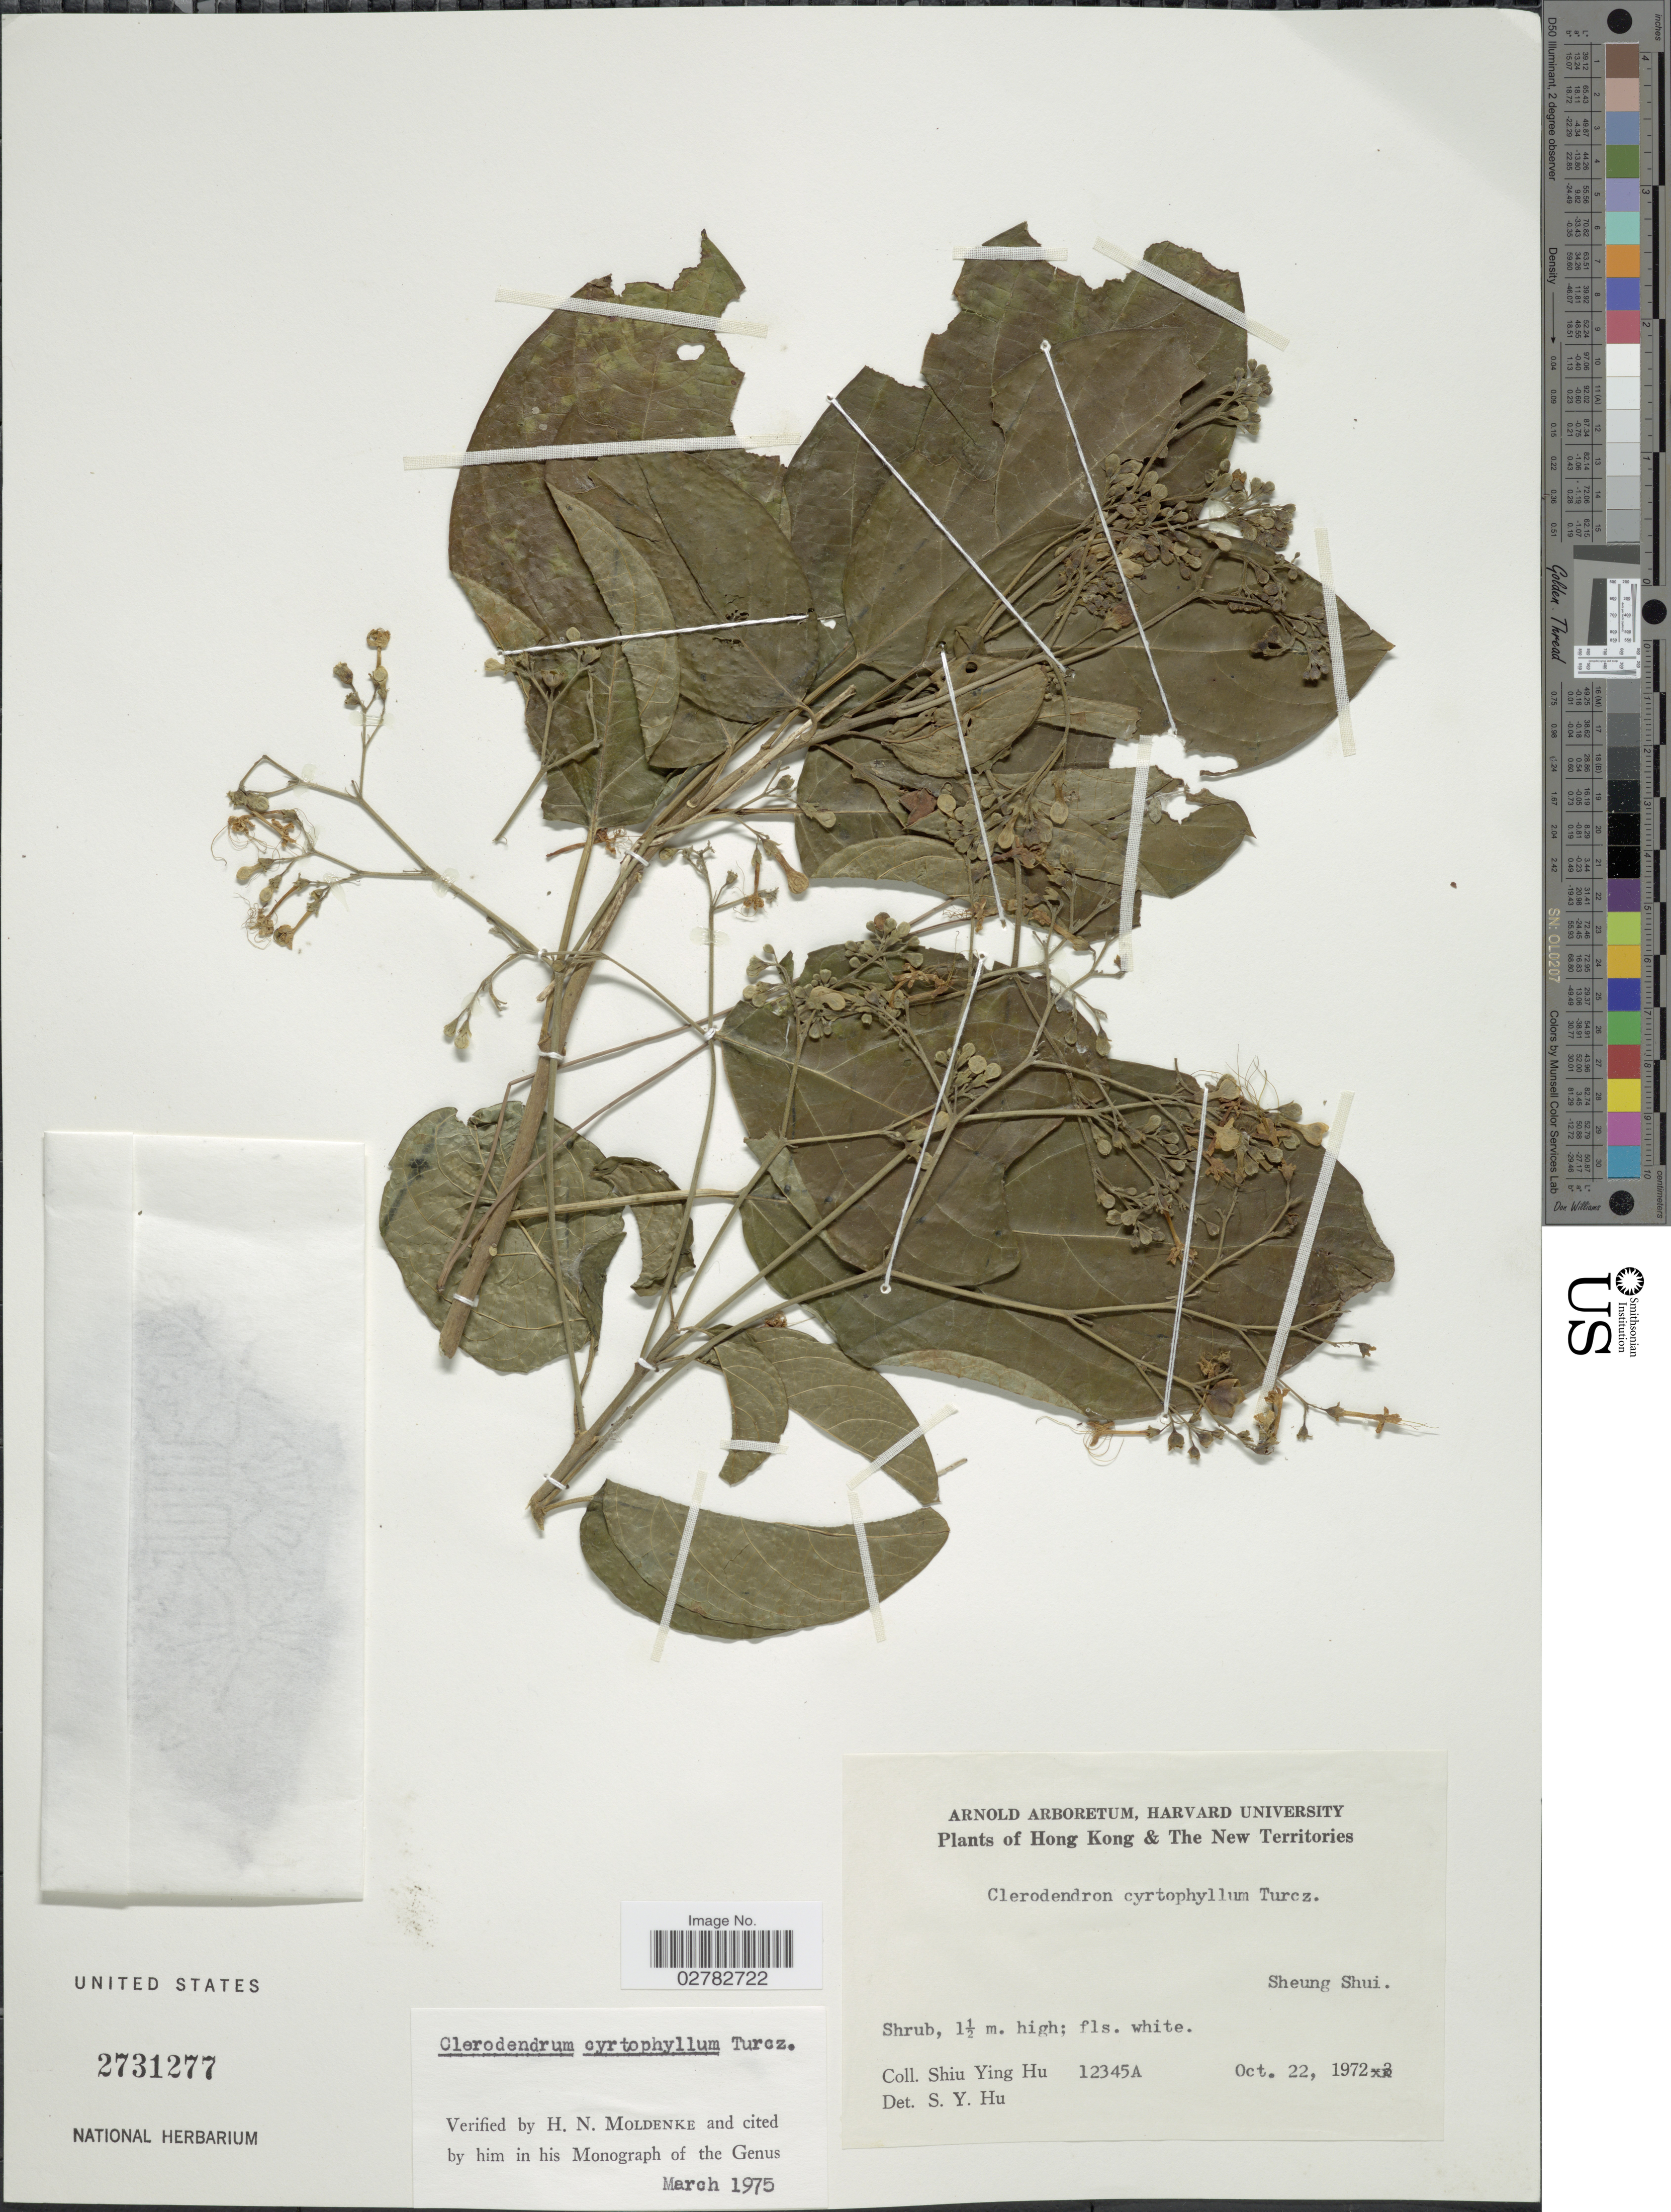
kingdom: Plantae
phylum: Tracheophyta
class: Magnoliopsida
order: Lamiales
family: Lamiaceae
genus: Clerodendrum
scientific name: Clerodendrum cyrtophyllum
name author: Turcz.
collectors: S. Y. Hu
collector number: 12345A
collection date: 1972-10-22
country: China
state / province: Hong Kong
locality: The New Territories. Sheung Shui.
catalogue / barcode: US 2731277